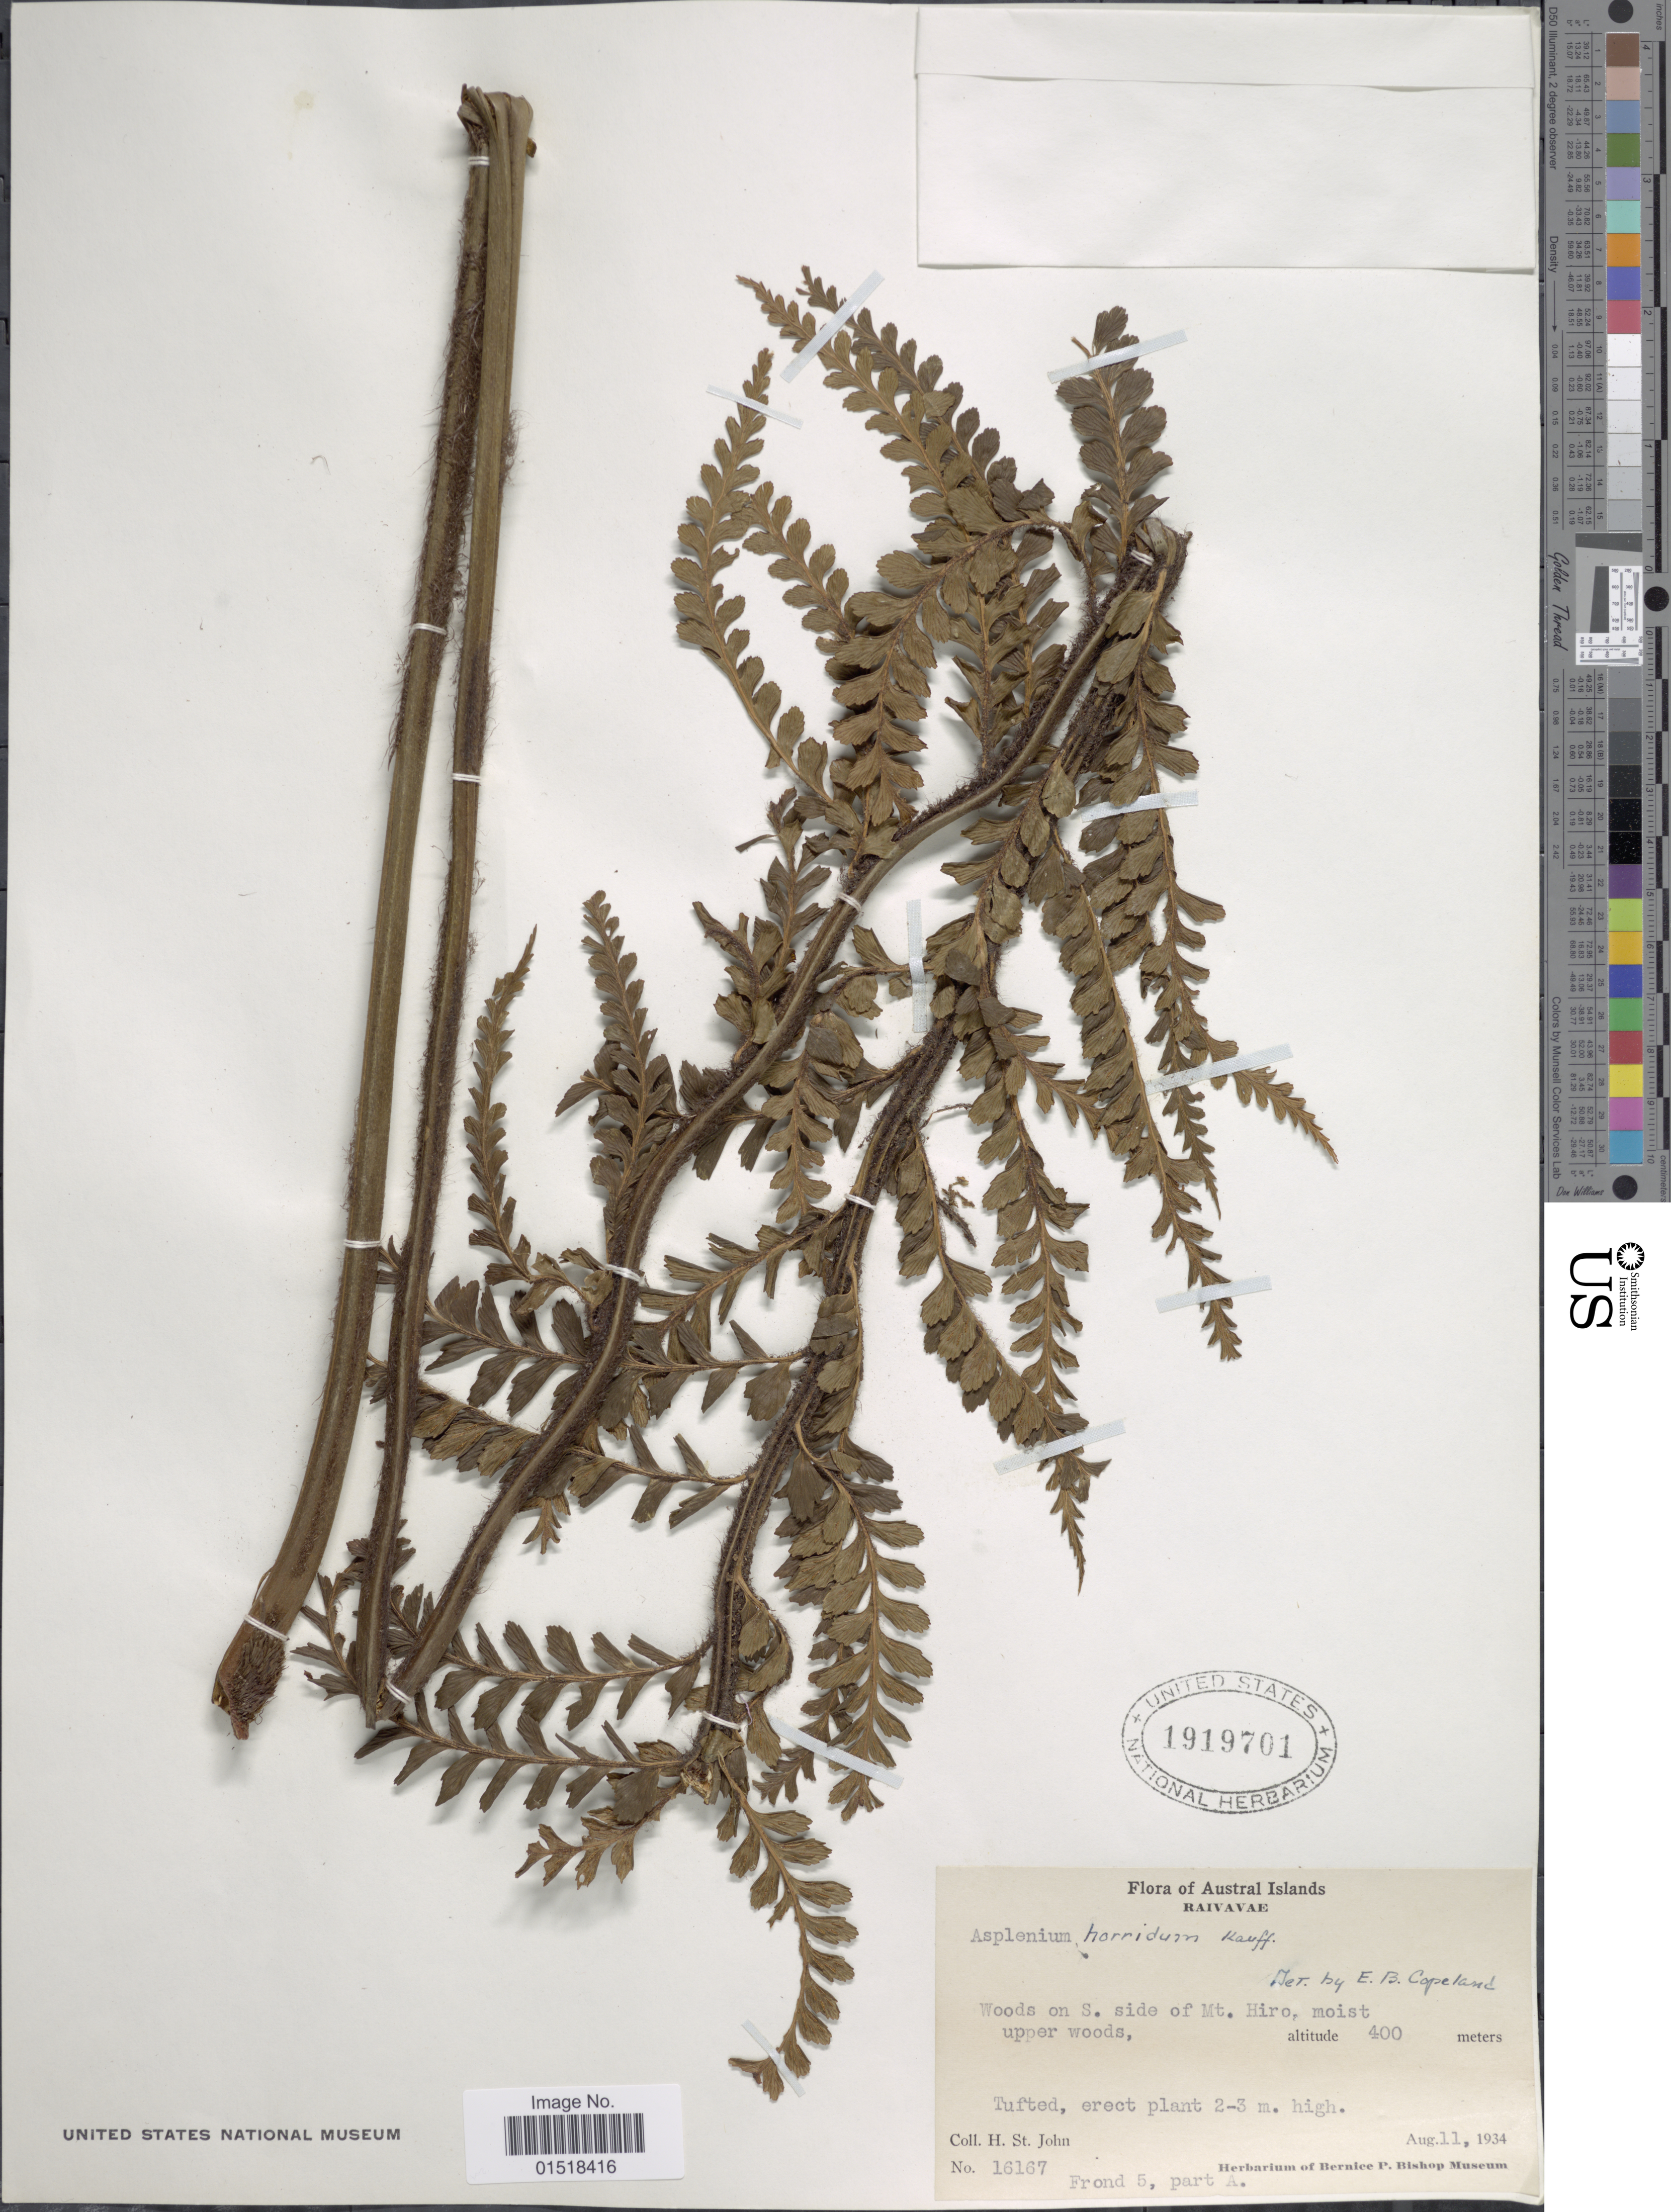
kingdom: Plantae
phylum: Tracheophyta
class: Polypodiopsida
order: Polypodiales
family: Aspleniaceae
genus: Asplenium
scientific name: Asplenium sp.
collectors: H. St. John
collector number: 16167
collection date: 1934-08-11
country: French Polynesia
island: Raivavae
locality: Austral Islands. Raivavae. Woods on S. side of Mt. Hiro.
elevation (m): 400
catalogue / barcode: US 1919701